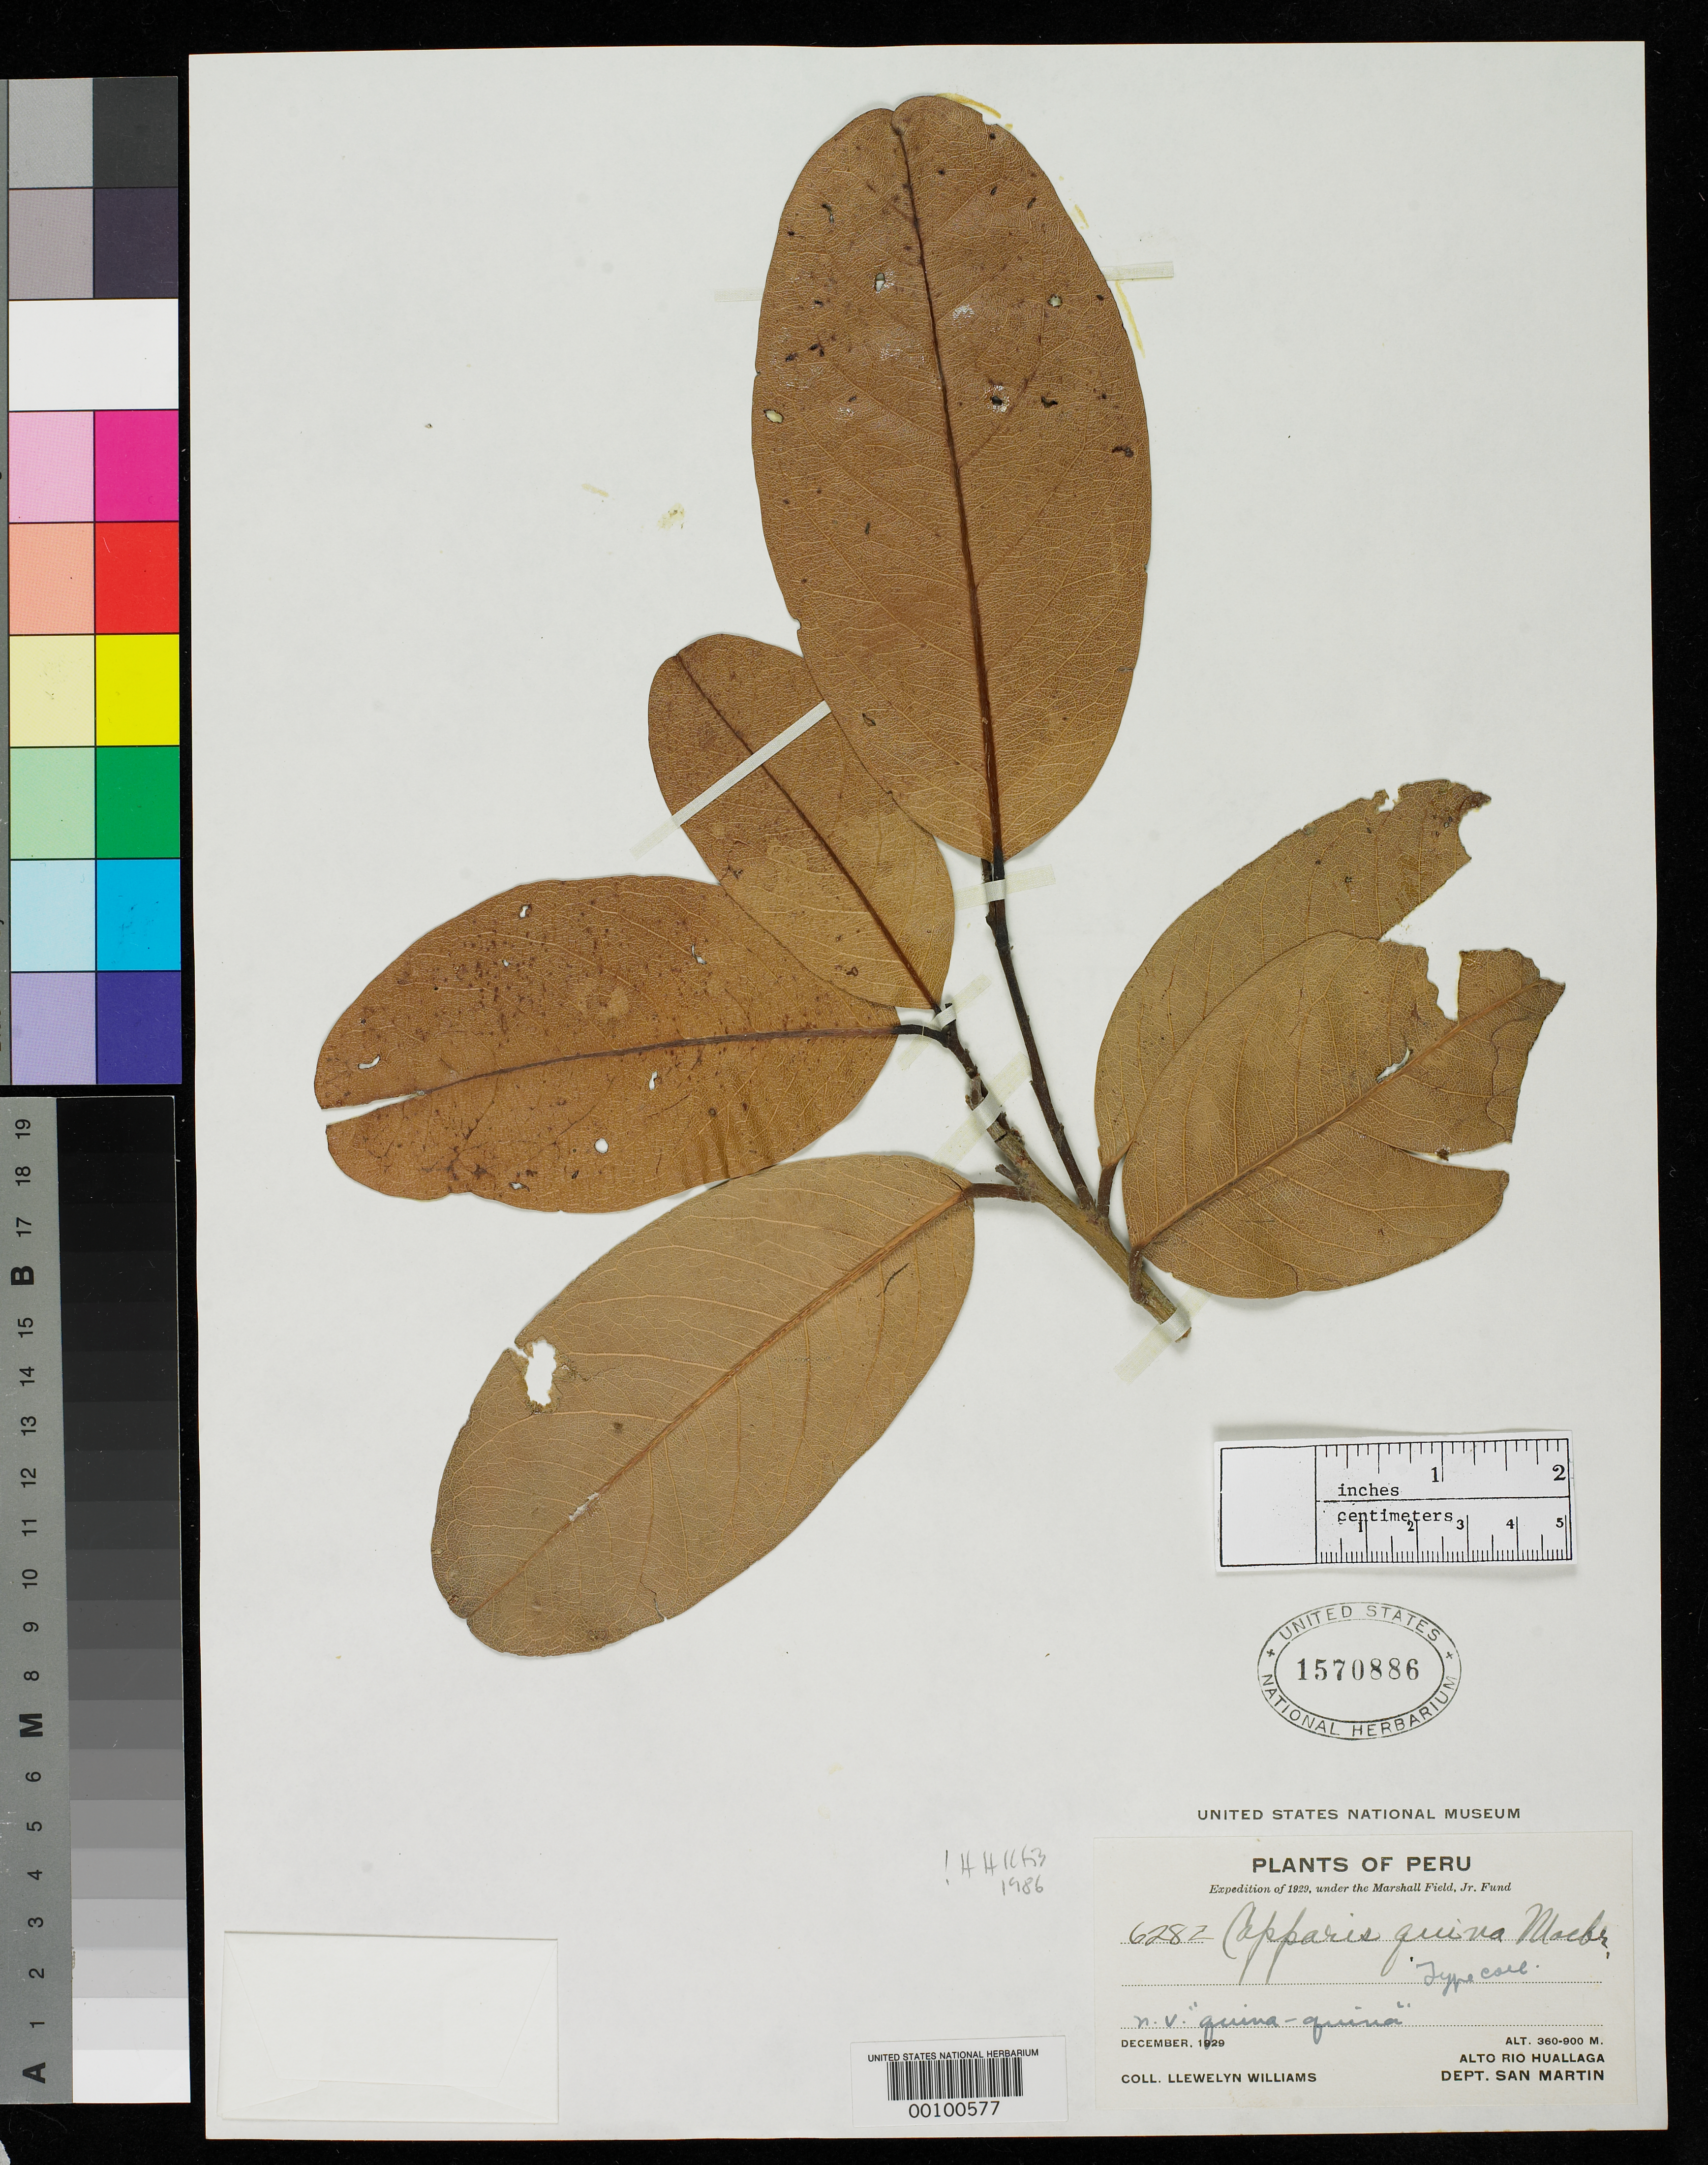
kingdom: Plantae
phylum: Tracheophyta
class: Magnoliopsida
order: Brassicales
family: Capparaceae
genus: Capparis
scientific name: Capparis quina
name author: J.F. Macbr.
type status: Isotype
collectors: Ll. Williams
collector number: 6282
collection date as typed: Dec 1929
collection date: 1929-12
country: Peru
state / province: San Martín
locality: Alto Rio Huallaga.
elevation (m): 360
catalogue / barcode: US 1570886